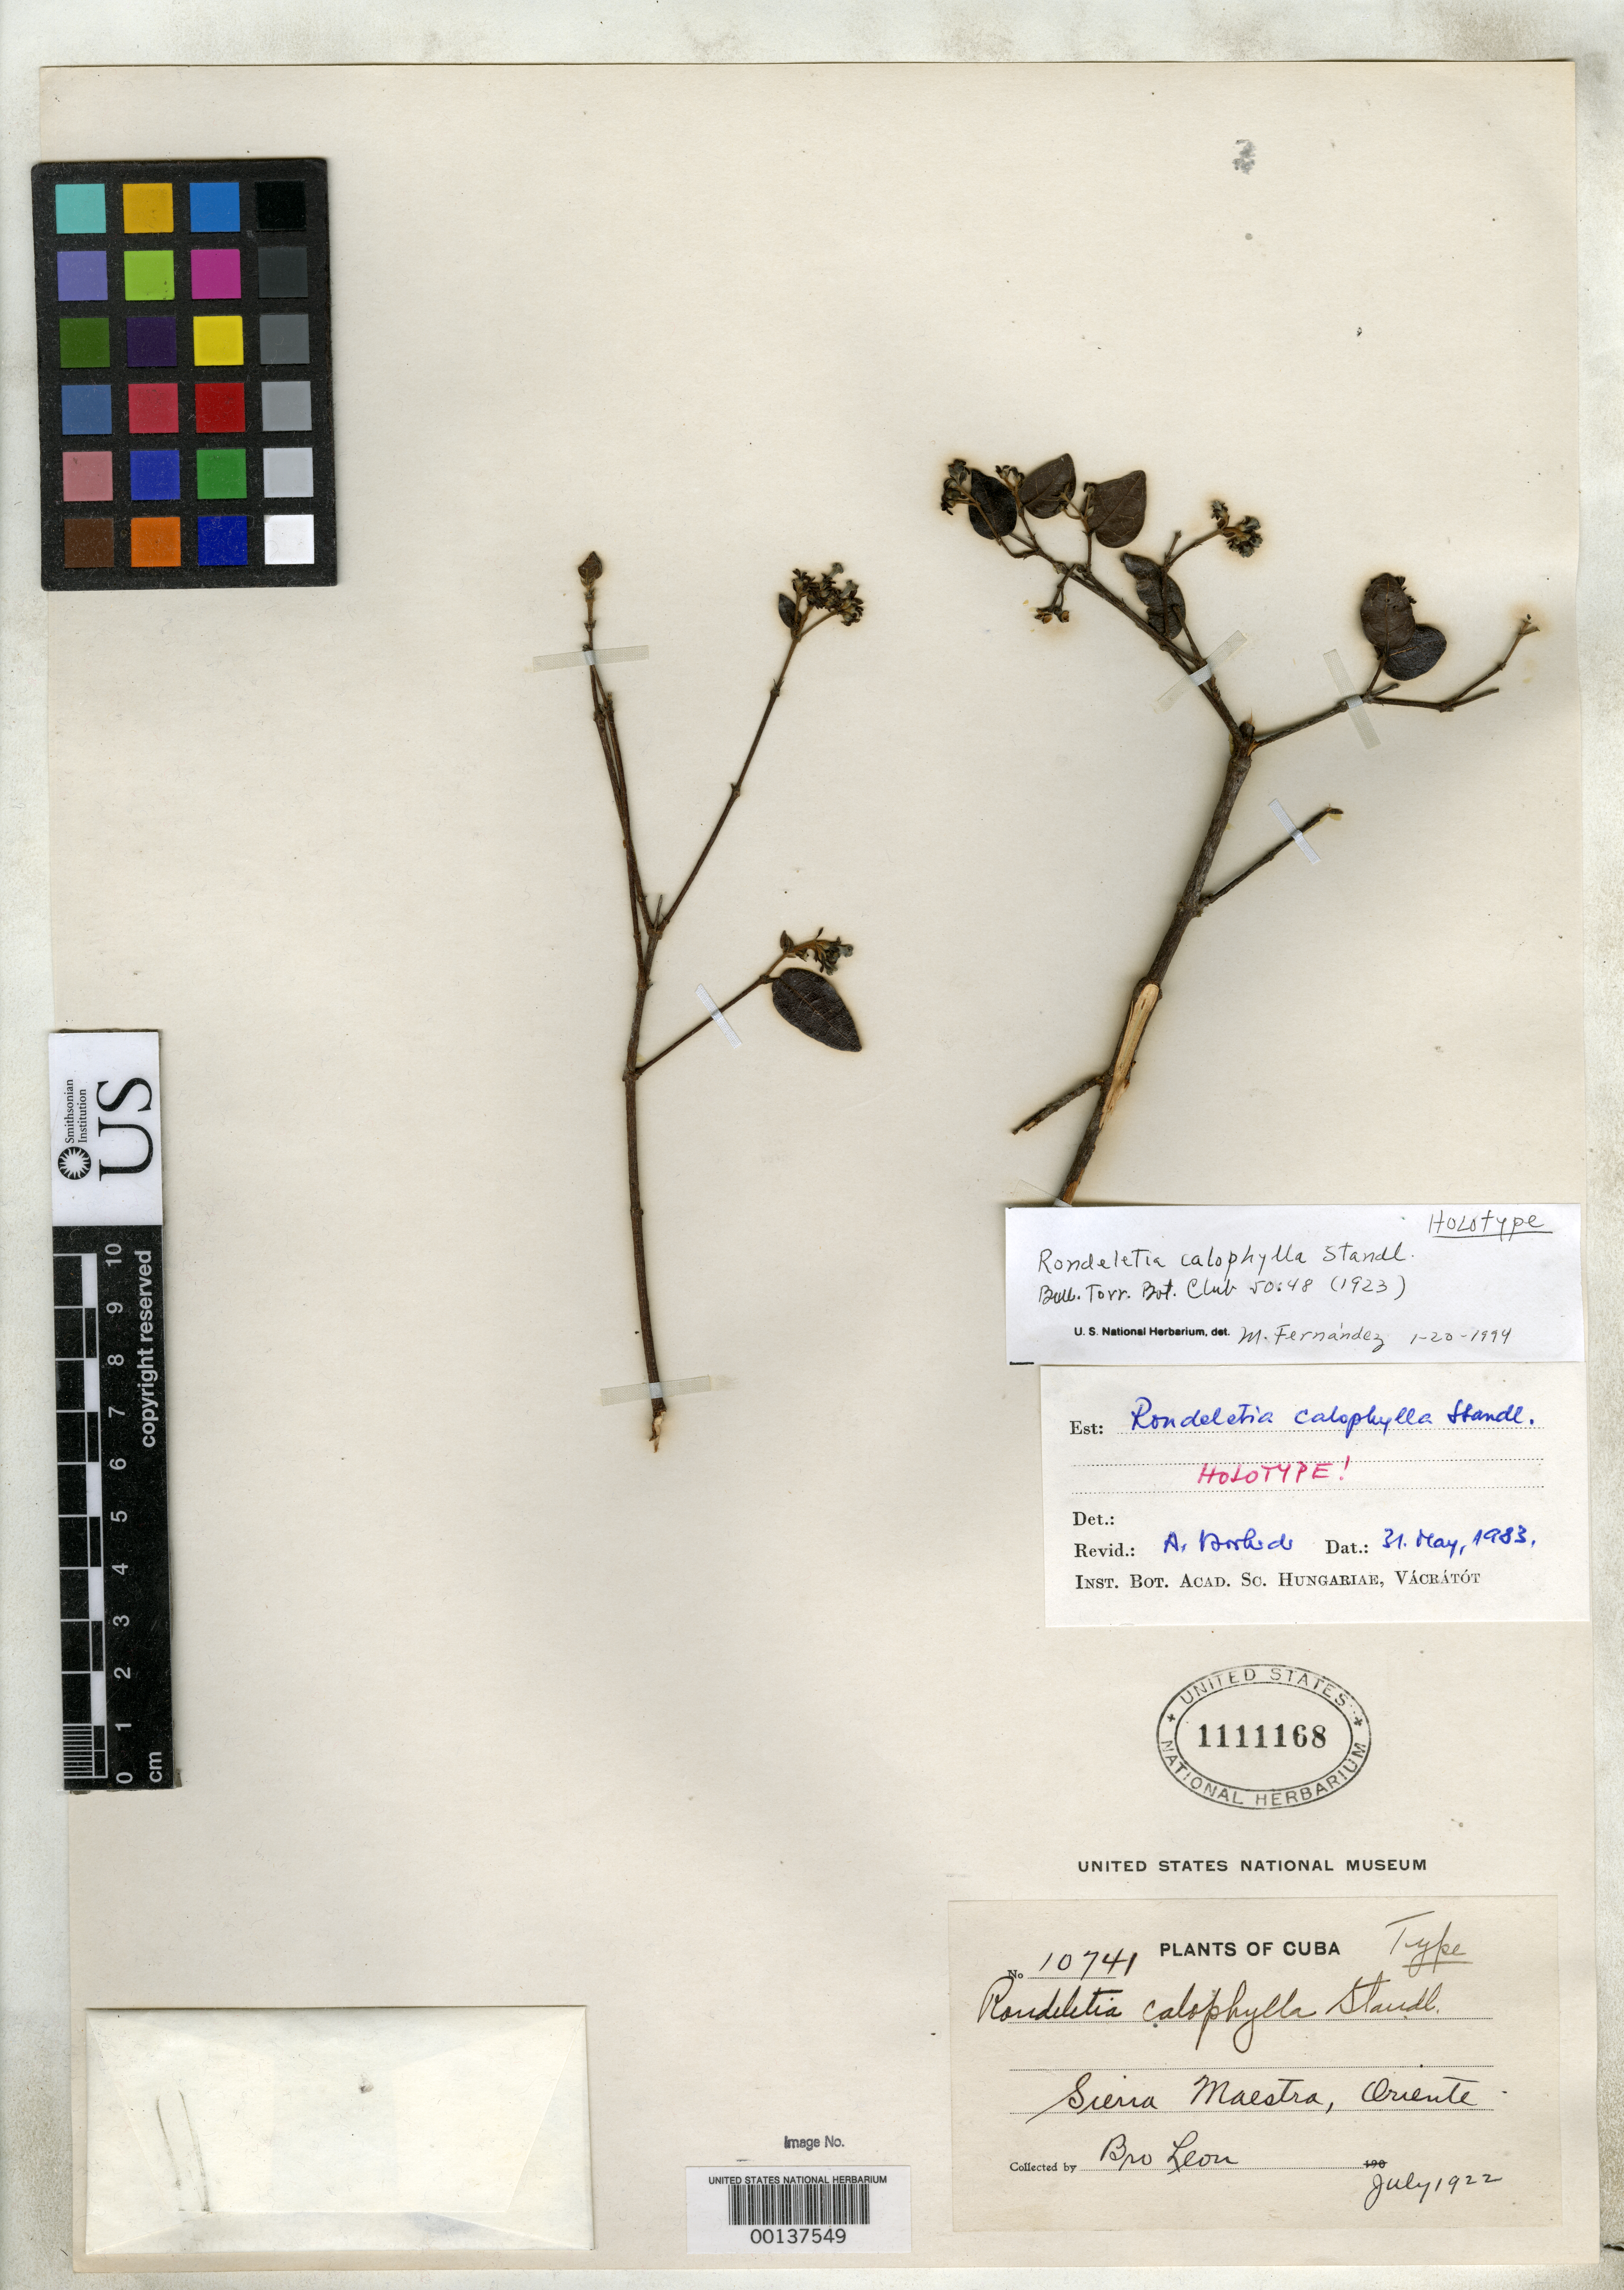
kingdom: Plantae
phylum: Tracheophyta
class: Magnoliopsida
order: Gentianales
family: Rubiaceae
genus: Rondeletia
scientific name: Rondeletia calophylla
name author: Standl.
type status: Holotype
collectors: Bro. León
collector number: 10741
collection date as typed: Jul 1922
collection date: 1922-07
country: Cuba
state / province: Oriente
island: Greater Antilles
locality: Sierra Maestra.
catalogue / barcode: US 1111168